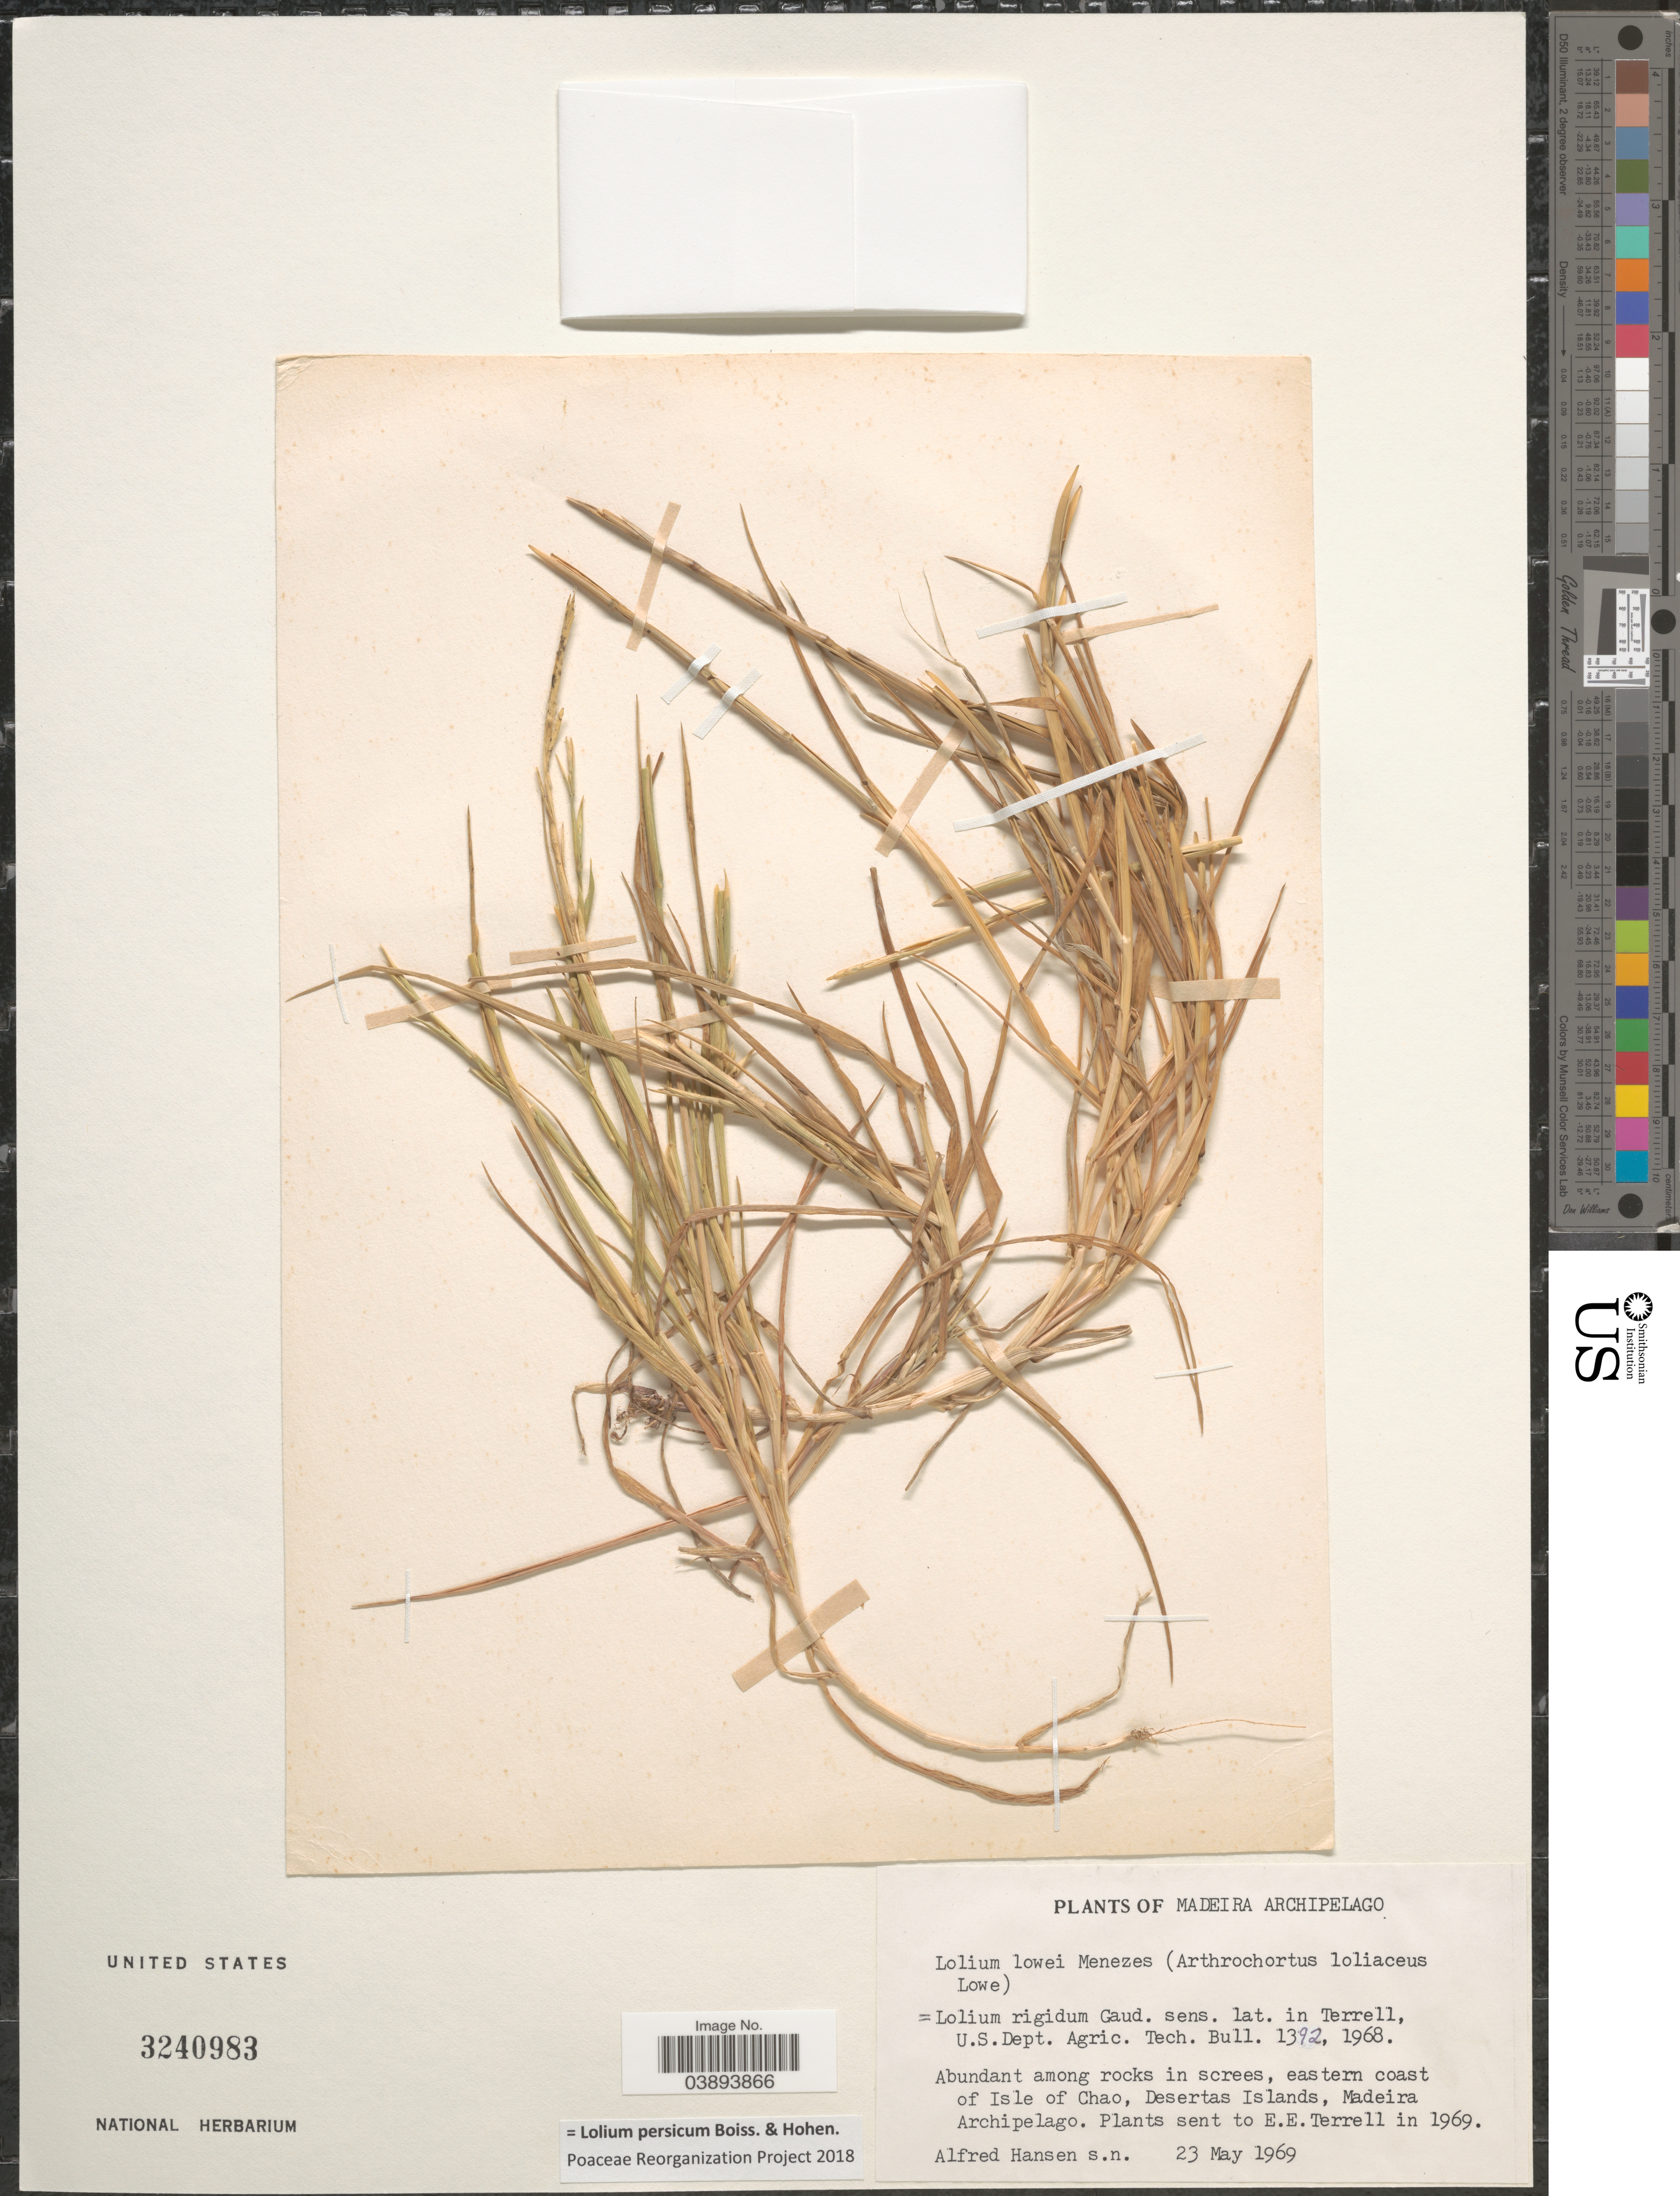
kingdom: Plantae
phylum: Tracheophyta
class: Liliopsida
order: Poales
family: Poaceae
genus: Lolium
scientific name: Lolium persicum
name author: Boiss. & Hohen.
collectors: A. Hansen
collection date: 1969-05-23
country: Portugal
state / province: Madeira (Aut. Reg.)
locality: Madeira Archipelago. Eastern coast of Isle of Chao, Desertas Islands.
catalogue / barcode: US 3240983